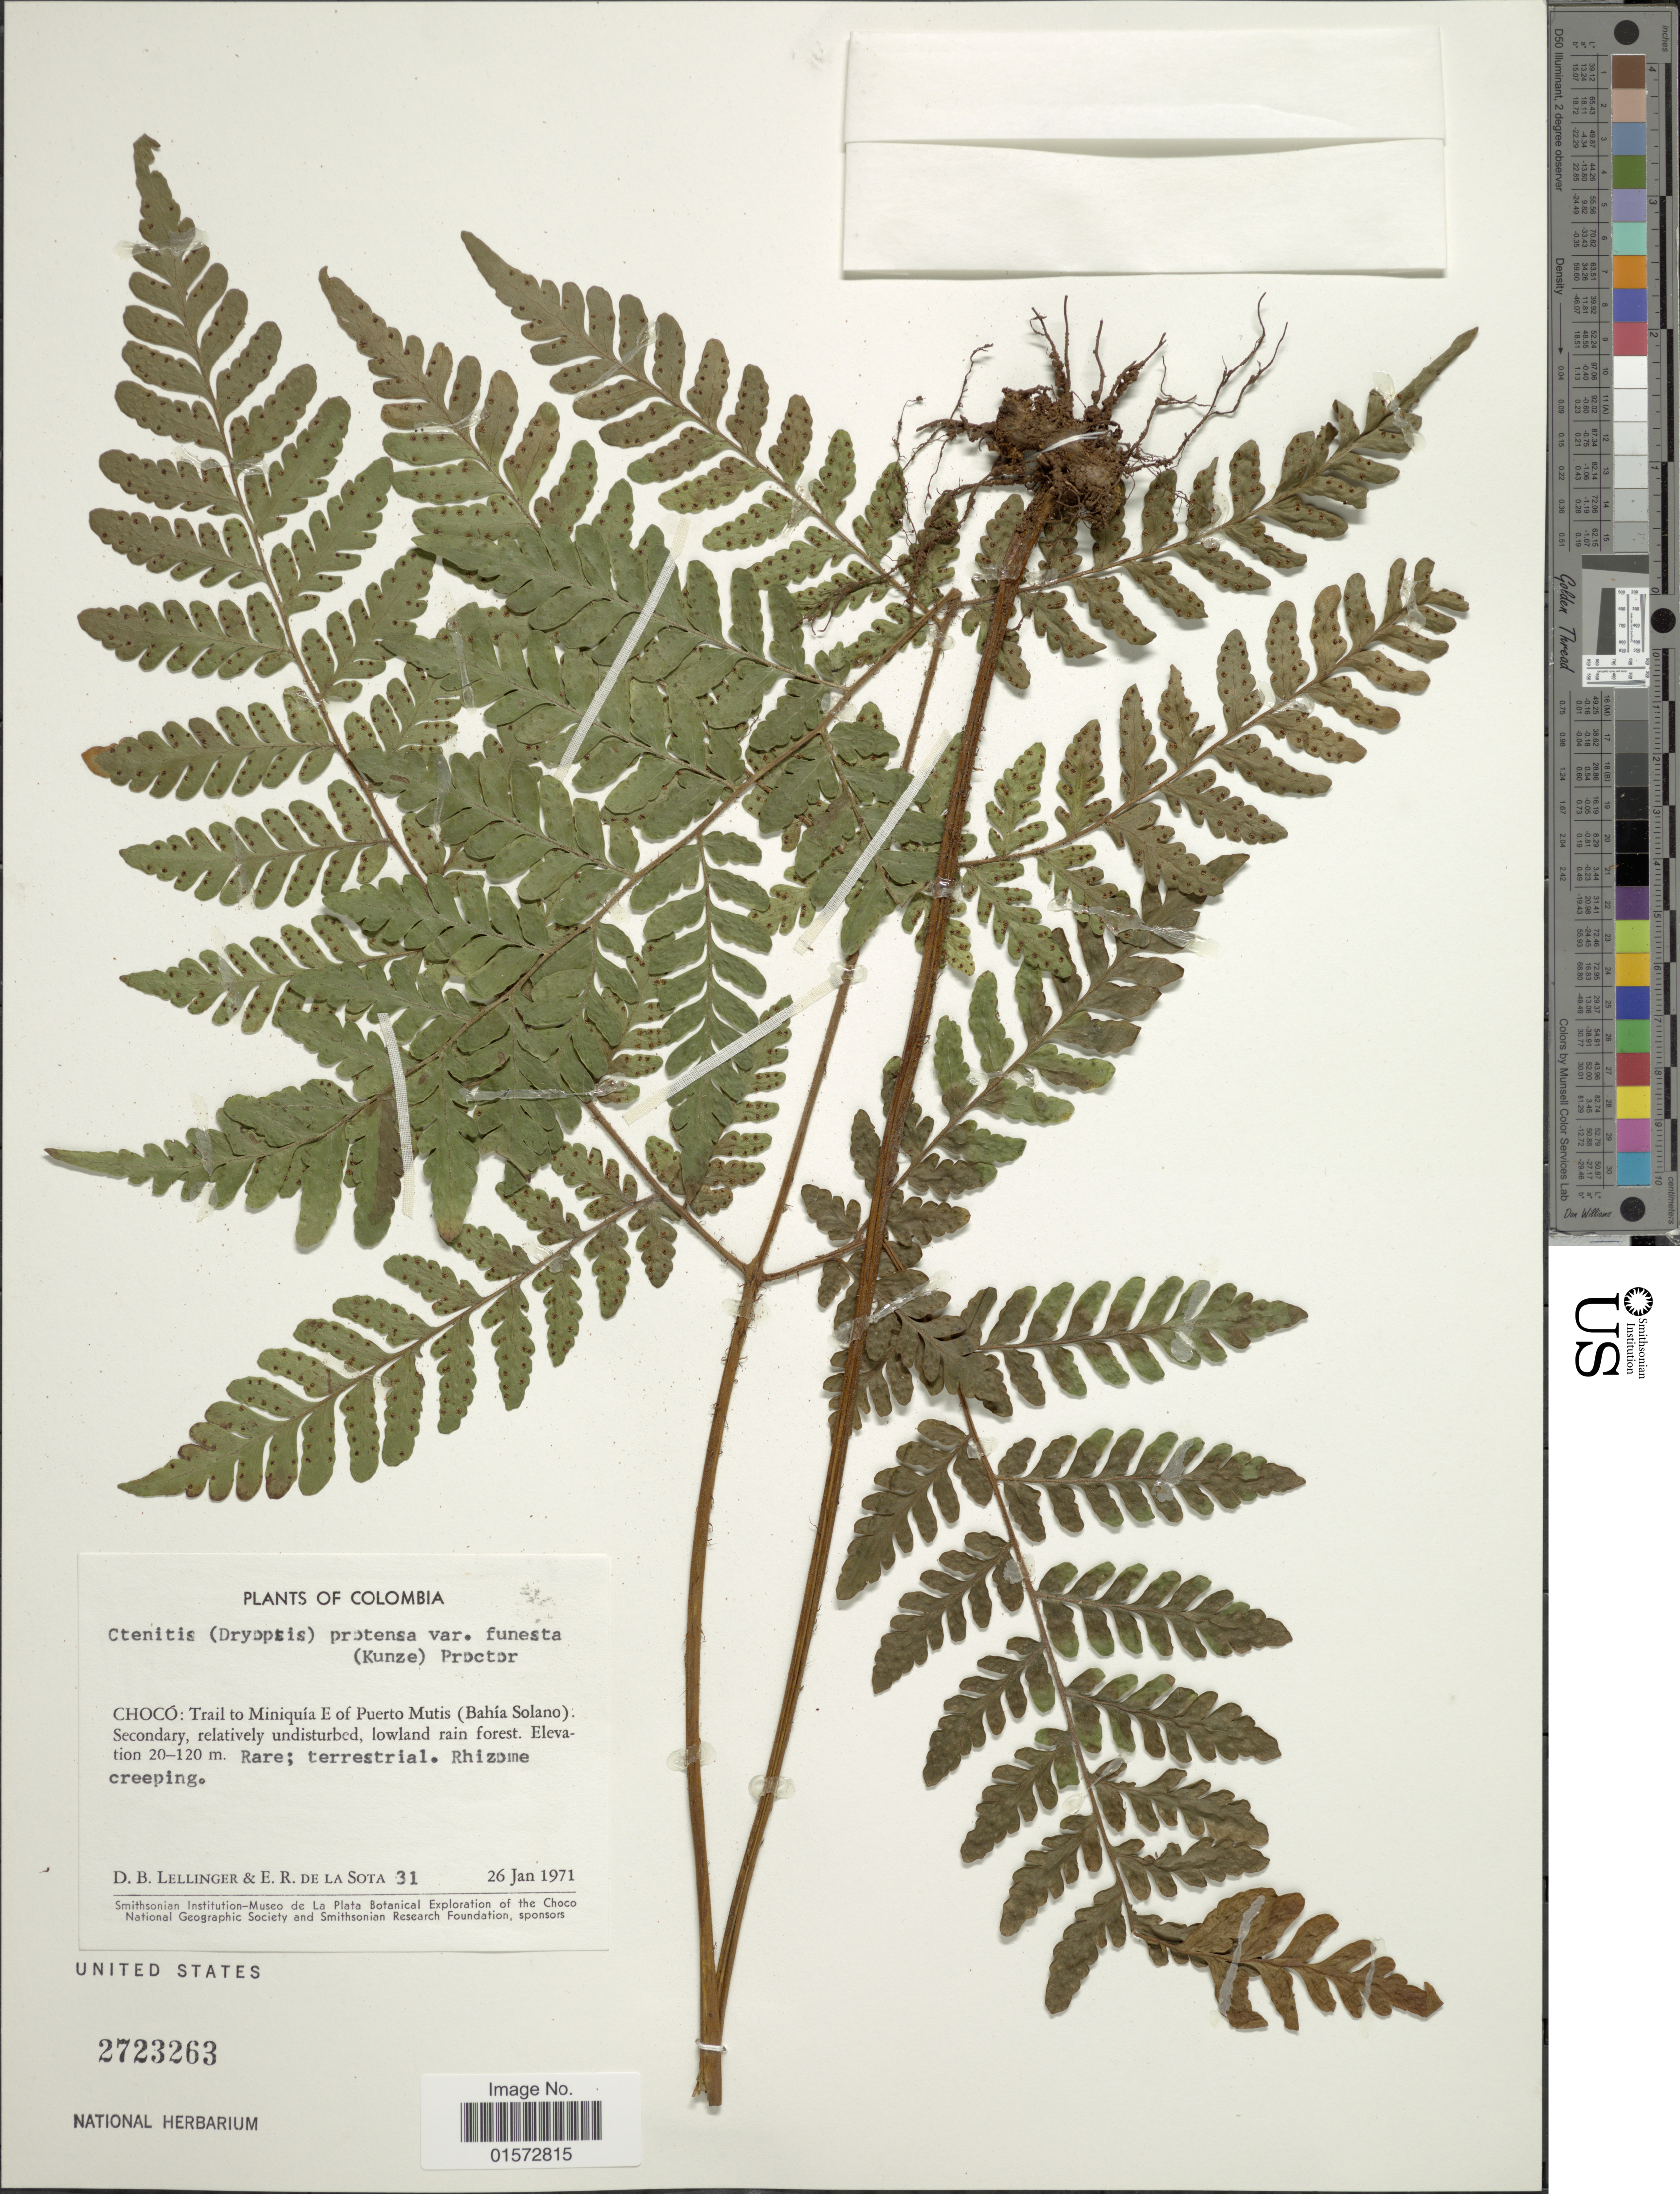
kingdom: Plantae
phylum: Tracheophyta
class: Polypodiopsida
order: Polypodiales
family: Tectariaceae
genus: Triplophyllum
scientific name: Triplophyllum funestum var. funestum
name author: (Kunze) Holttum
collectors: D. B. Lellinger & E. R. de la Sota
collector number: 31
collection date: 1971-01-26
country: Colombia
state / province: Chocó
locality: Trail to Miniquía E of Puerto Mutis (Bahía Solano)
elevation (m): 20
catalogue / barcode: US 2723263